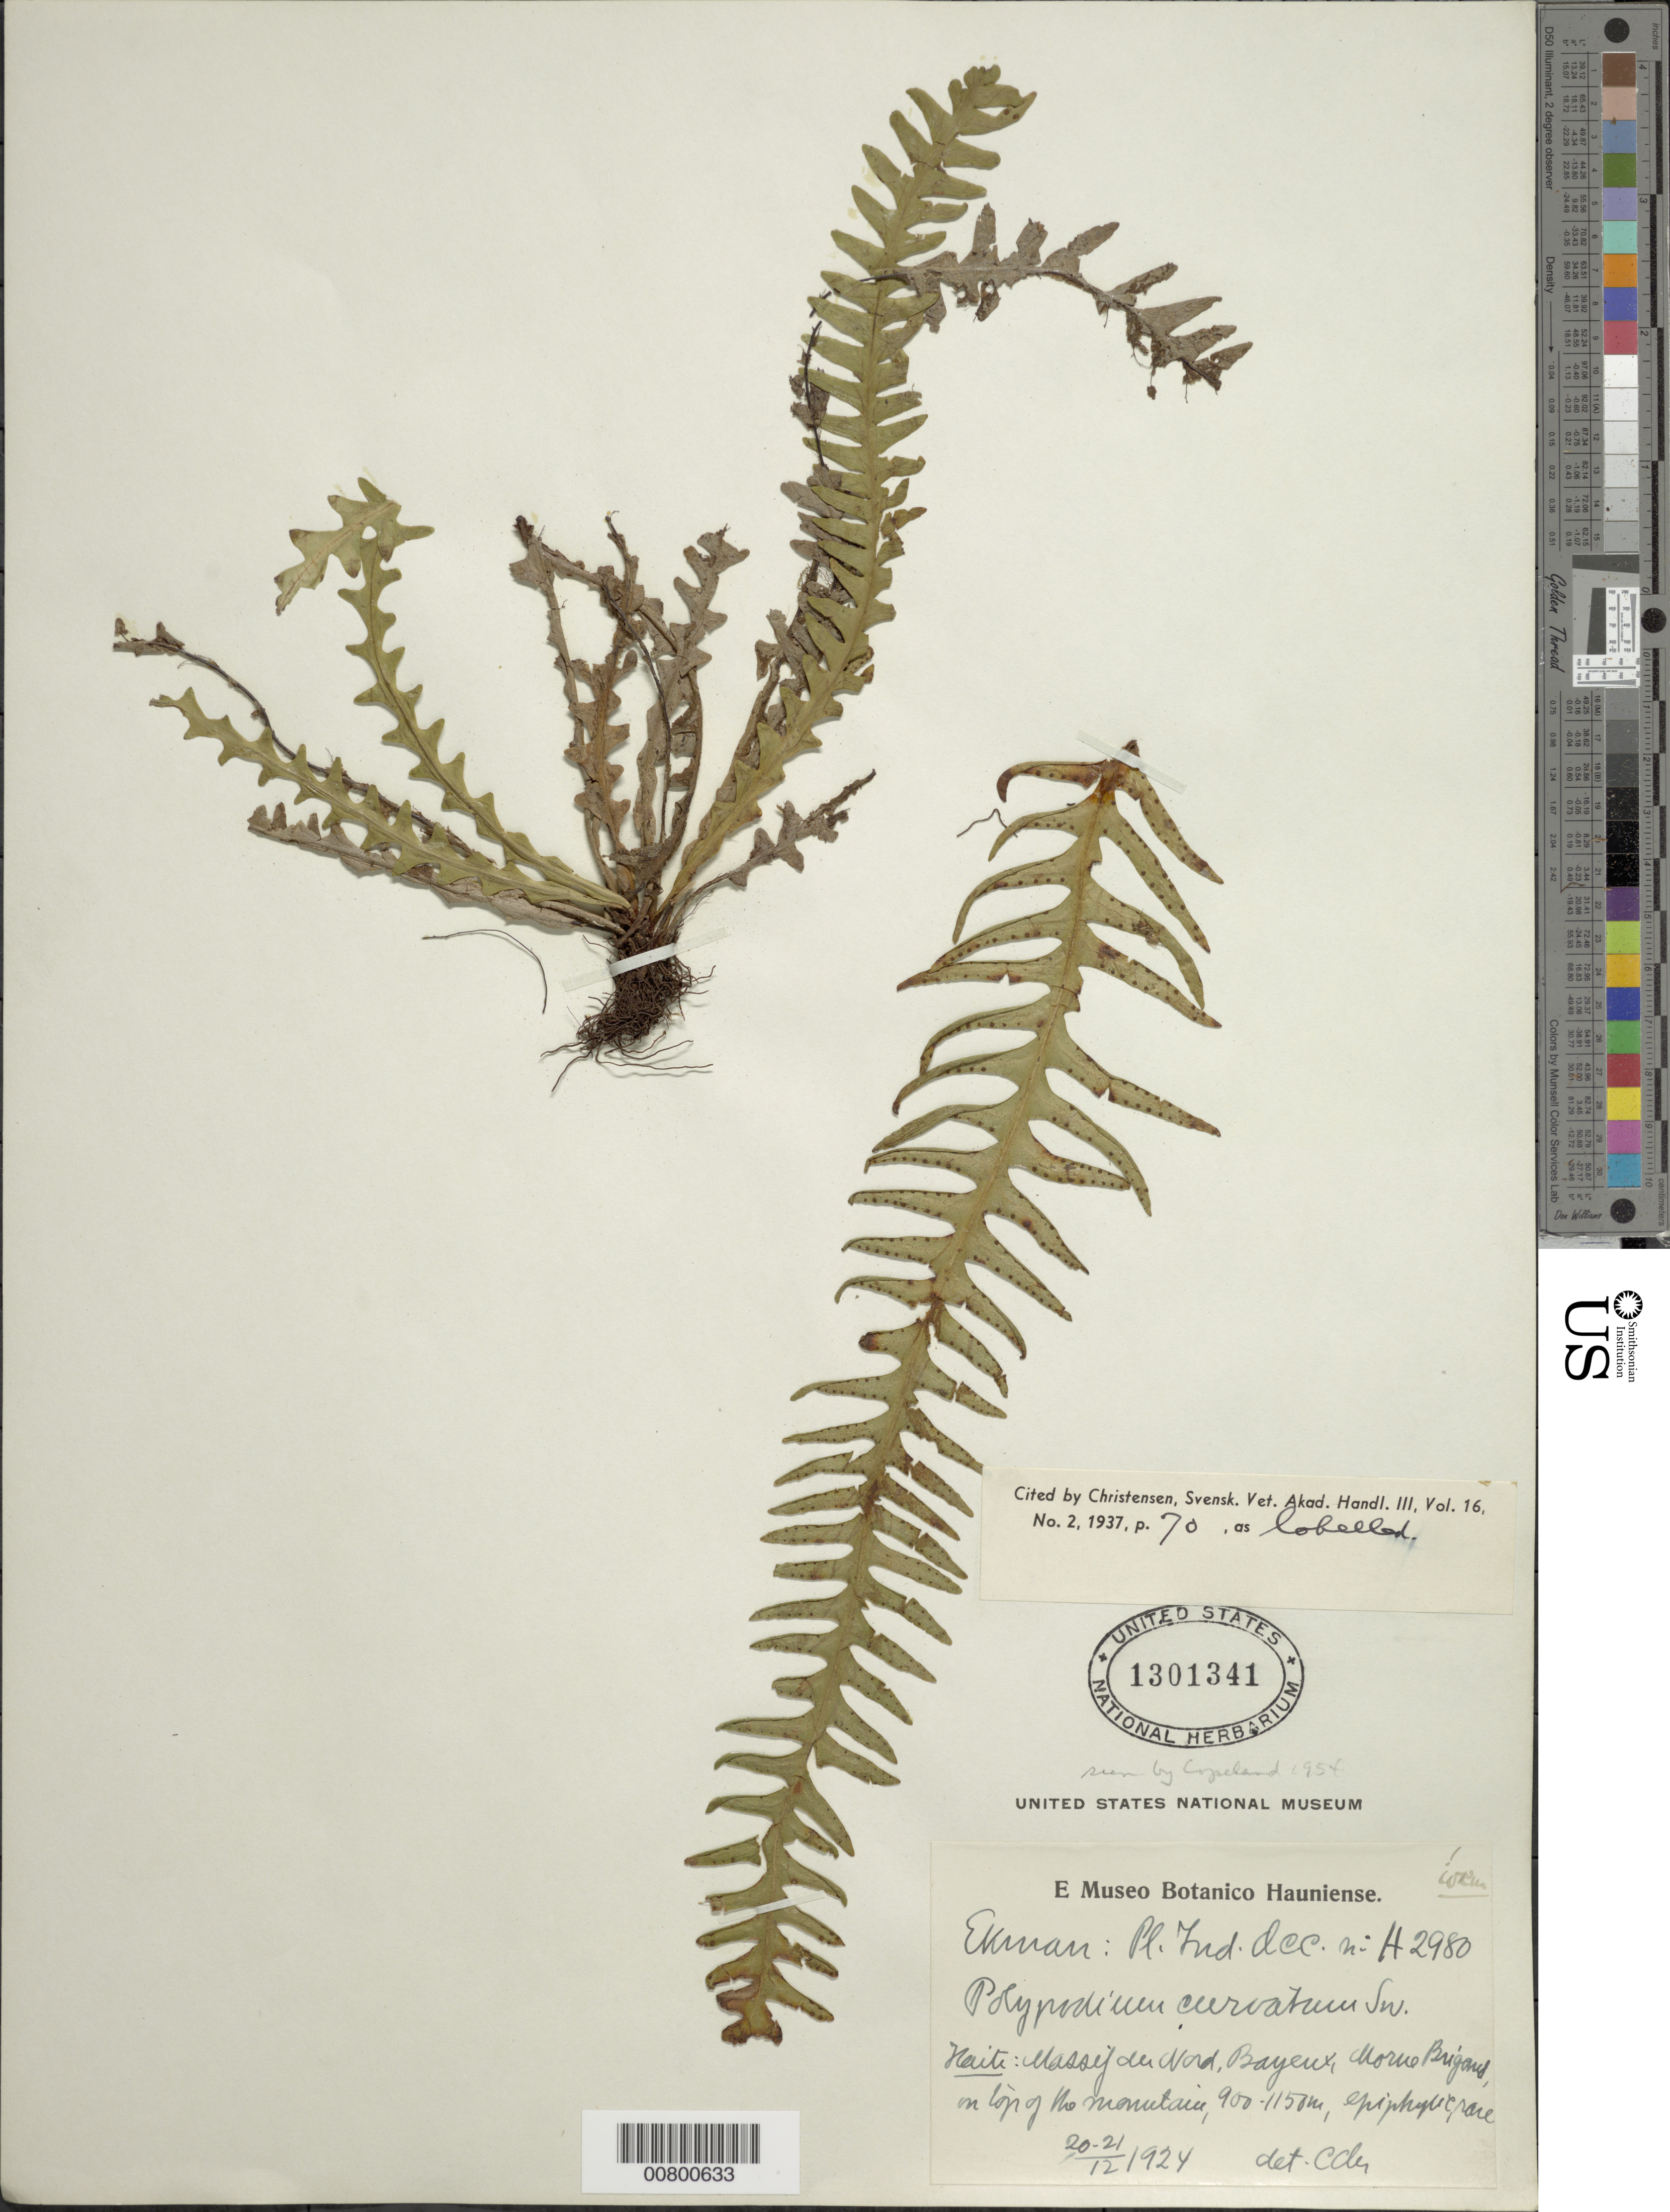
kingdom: Plantae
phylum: Tracheophyta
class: Polypodiopsida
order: Polypodiales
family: Polypodiaceae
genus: Ceradenia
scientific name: Ceradenia curvata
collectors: E. L. Ekman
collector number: H 2980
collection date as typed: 20 Dec 1924 to 21 Dec 1924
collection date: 1924-12-20/1924-12-21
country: Haiti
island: Hispaniola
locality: Massif du Nord, Bayeux, Morne Brigand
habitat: On laja of mountain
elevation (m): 900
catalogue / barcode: US 1301341